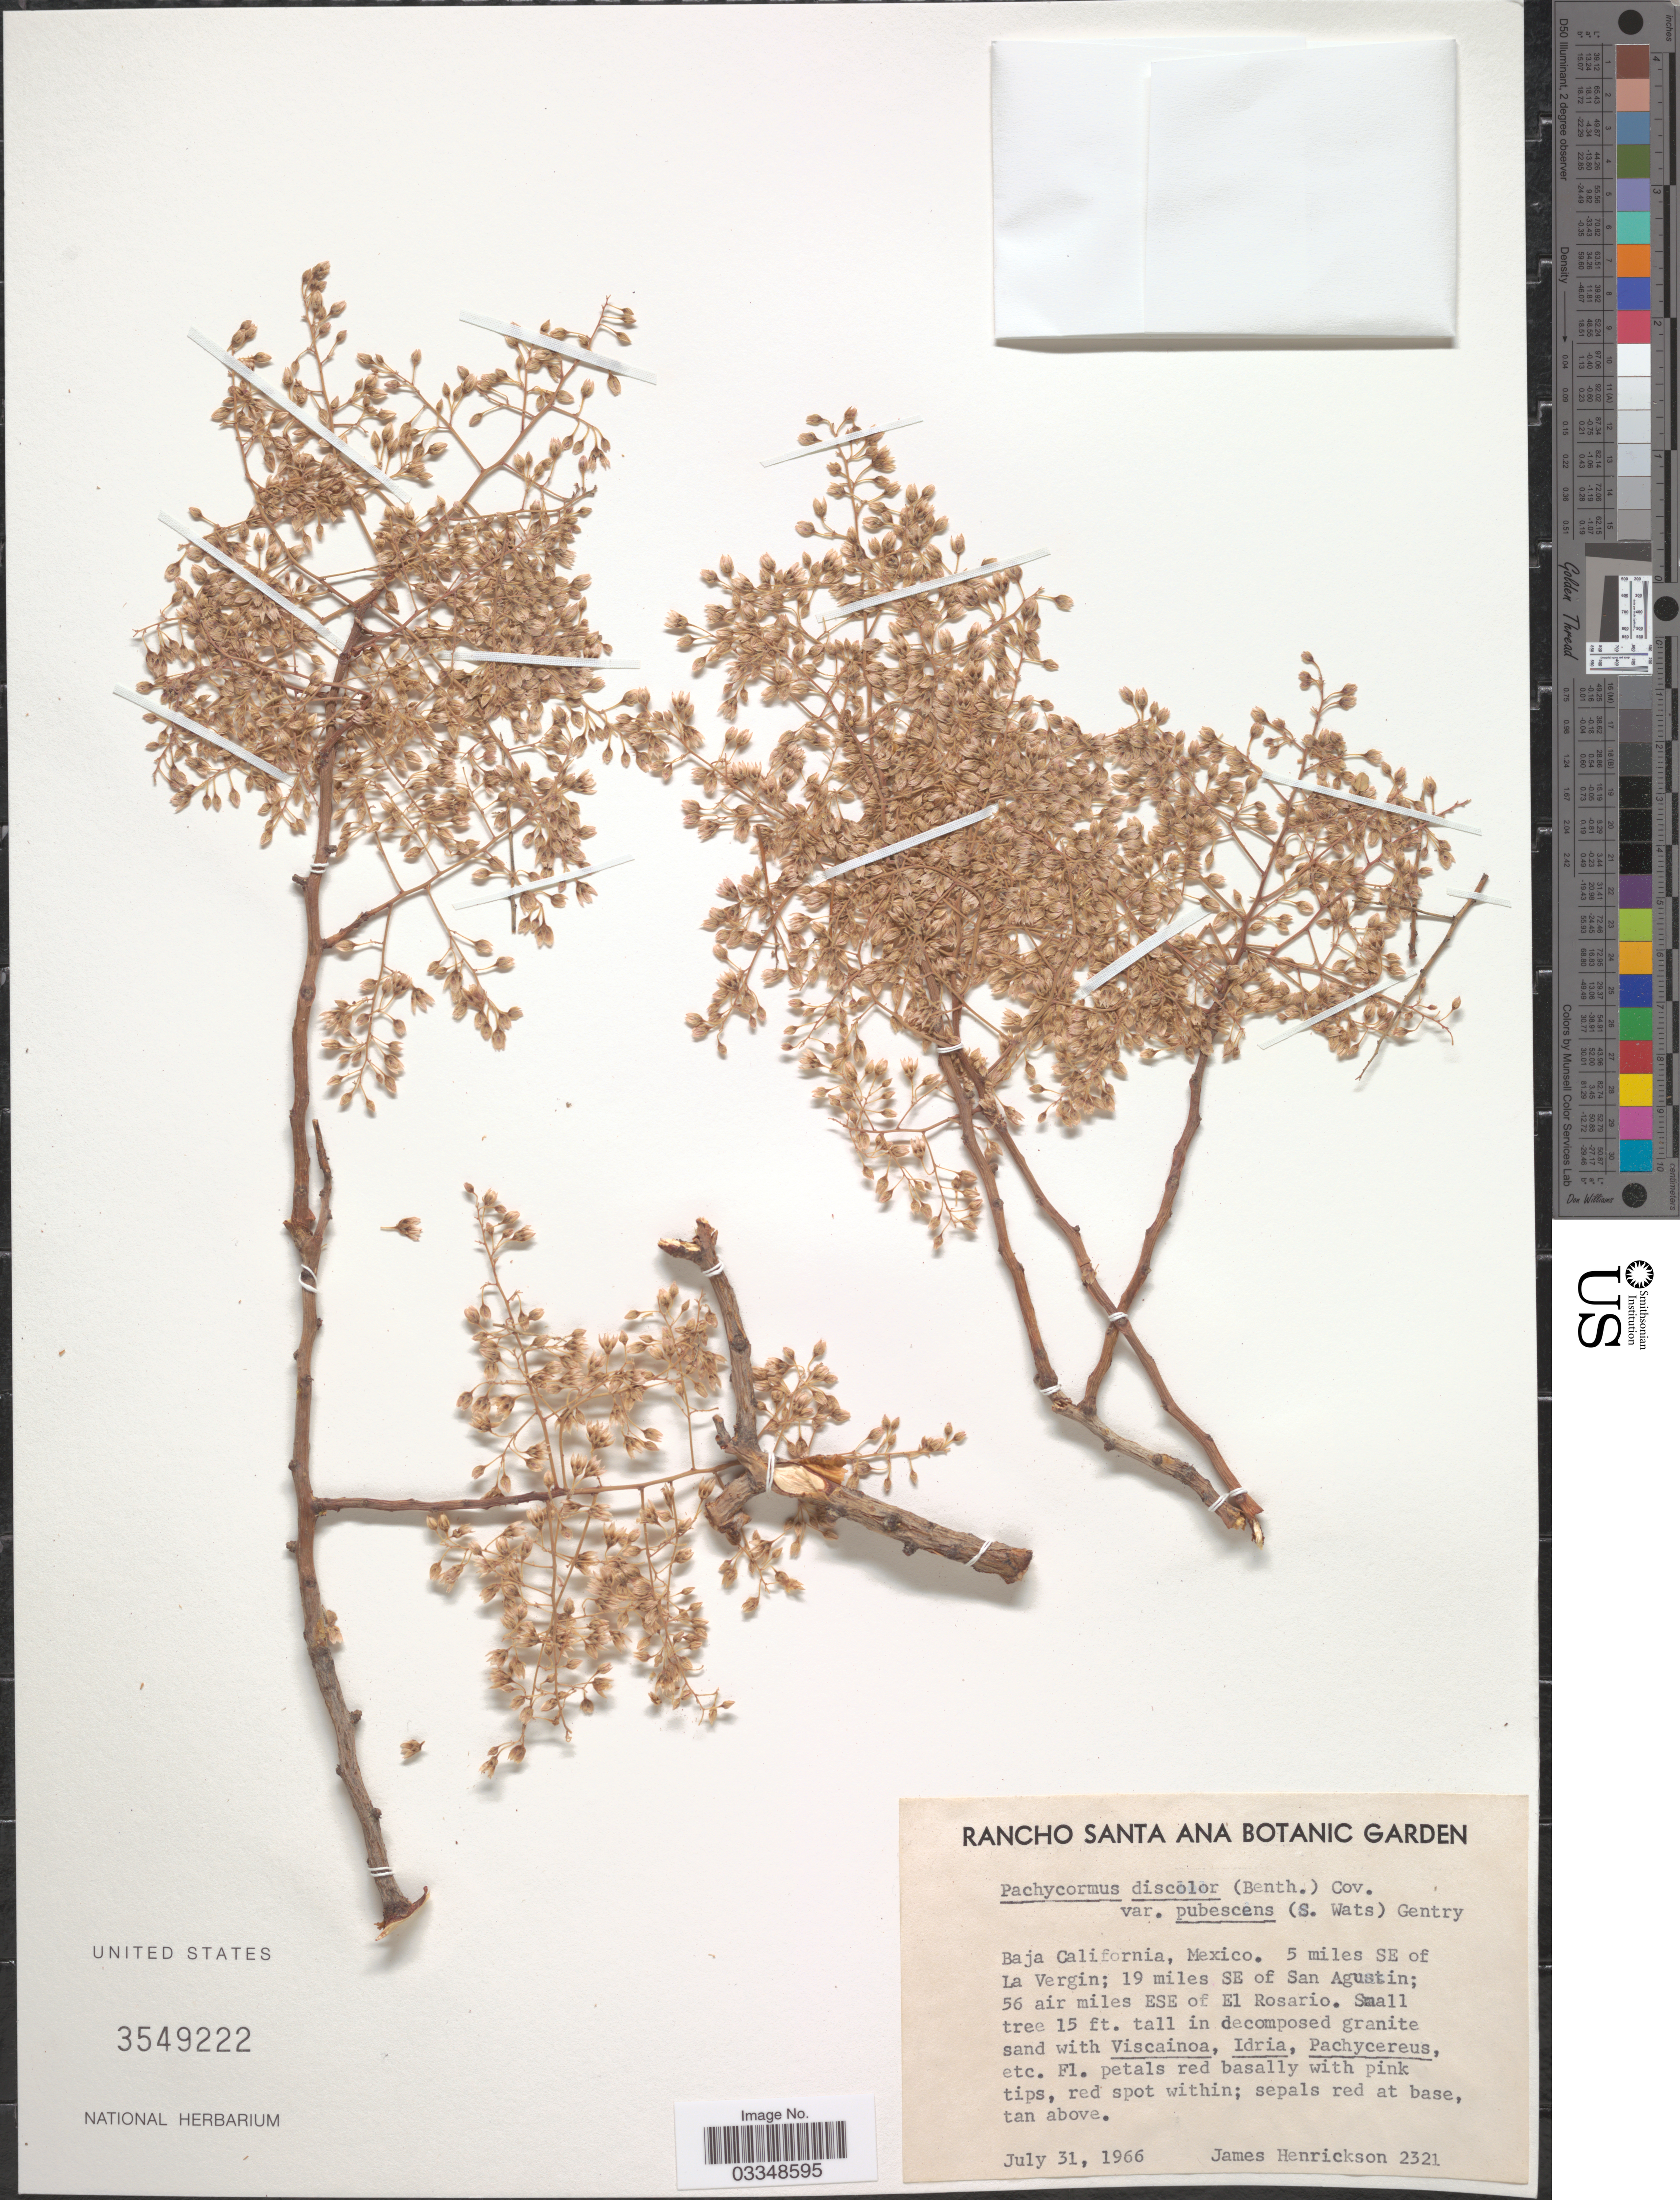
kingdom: Plantae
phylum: Tracheophyta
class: Magnoliopsida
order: Sapindales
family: Anacardiaceae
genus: Pachycormus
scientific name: Pachycormus discolor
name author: (Benth.) Coville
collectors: J. Henrickson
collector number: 2321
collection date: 1966-07-31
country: Mexico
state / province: Baja California Norte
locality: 5 miles SE of La Vergin; 19 miles SE of San Agustin; 56 air miles ESE of El Rosario.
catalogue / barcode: US 3549222